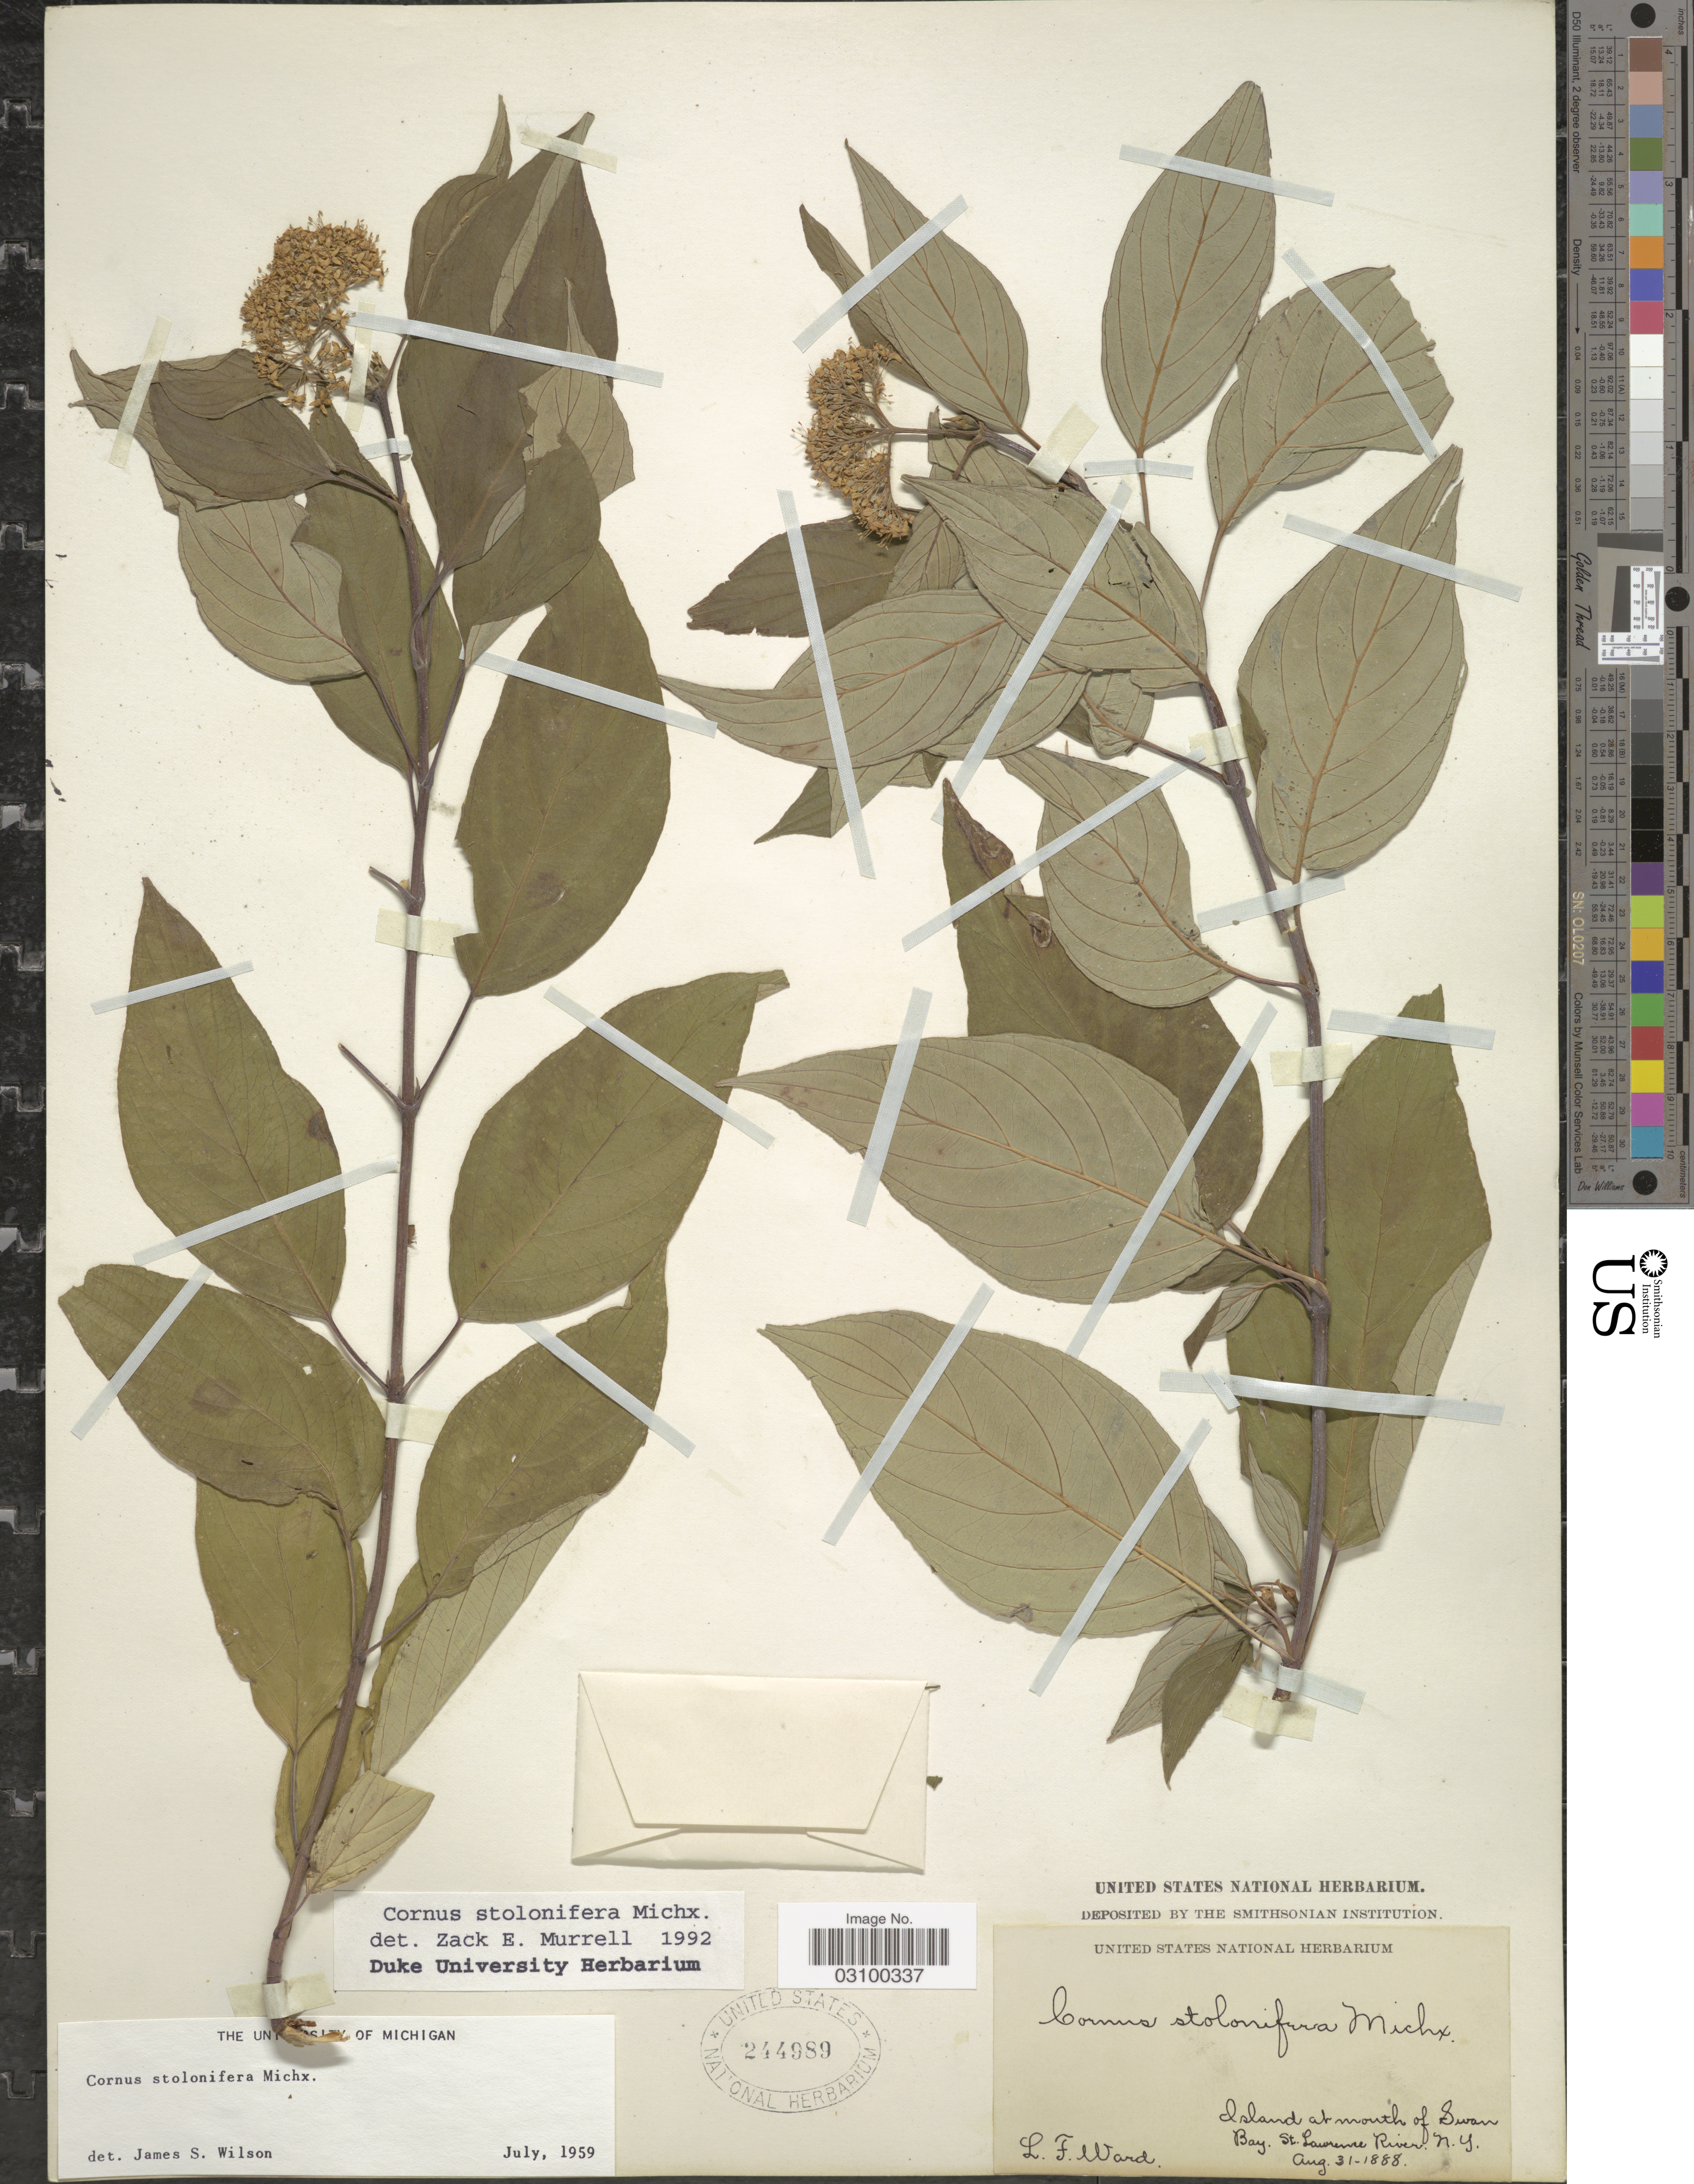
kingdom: Plantae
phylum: Tracheophyta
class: Magnoliopsida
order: Cornales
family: Cornaceae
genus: Cornus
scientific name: Cornus sericea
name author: L.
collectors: L. Ward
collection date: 1888-08-31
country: United States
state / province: New York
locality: Island at mouth of Swan Bay. St. Lawrence River. N. Y.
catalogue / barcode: US 244989